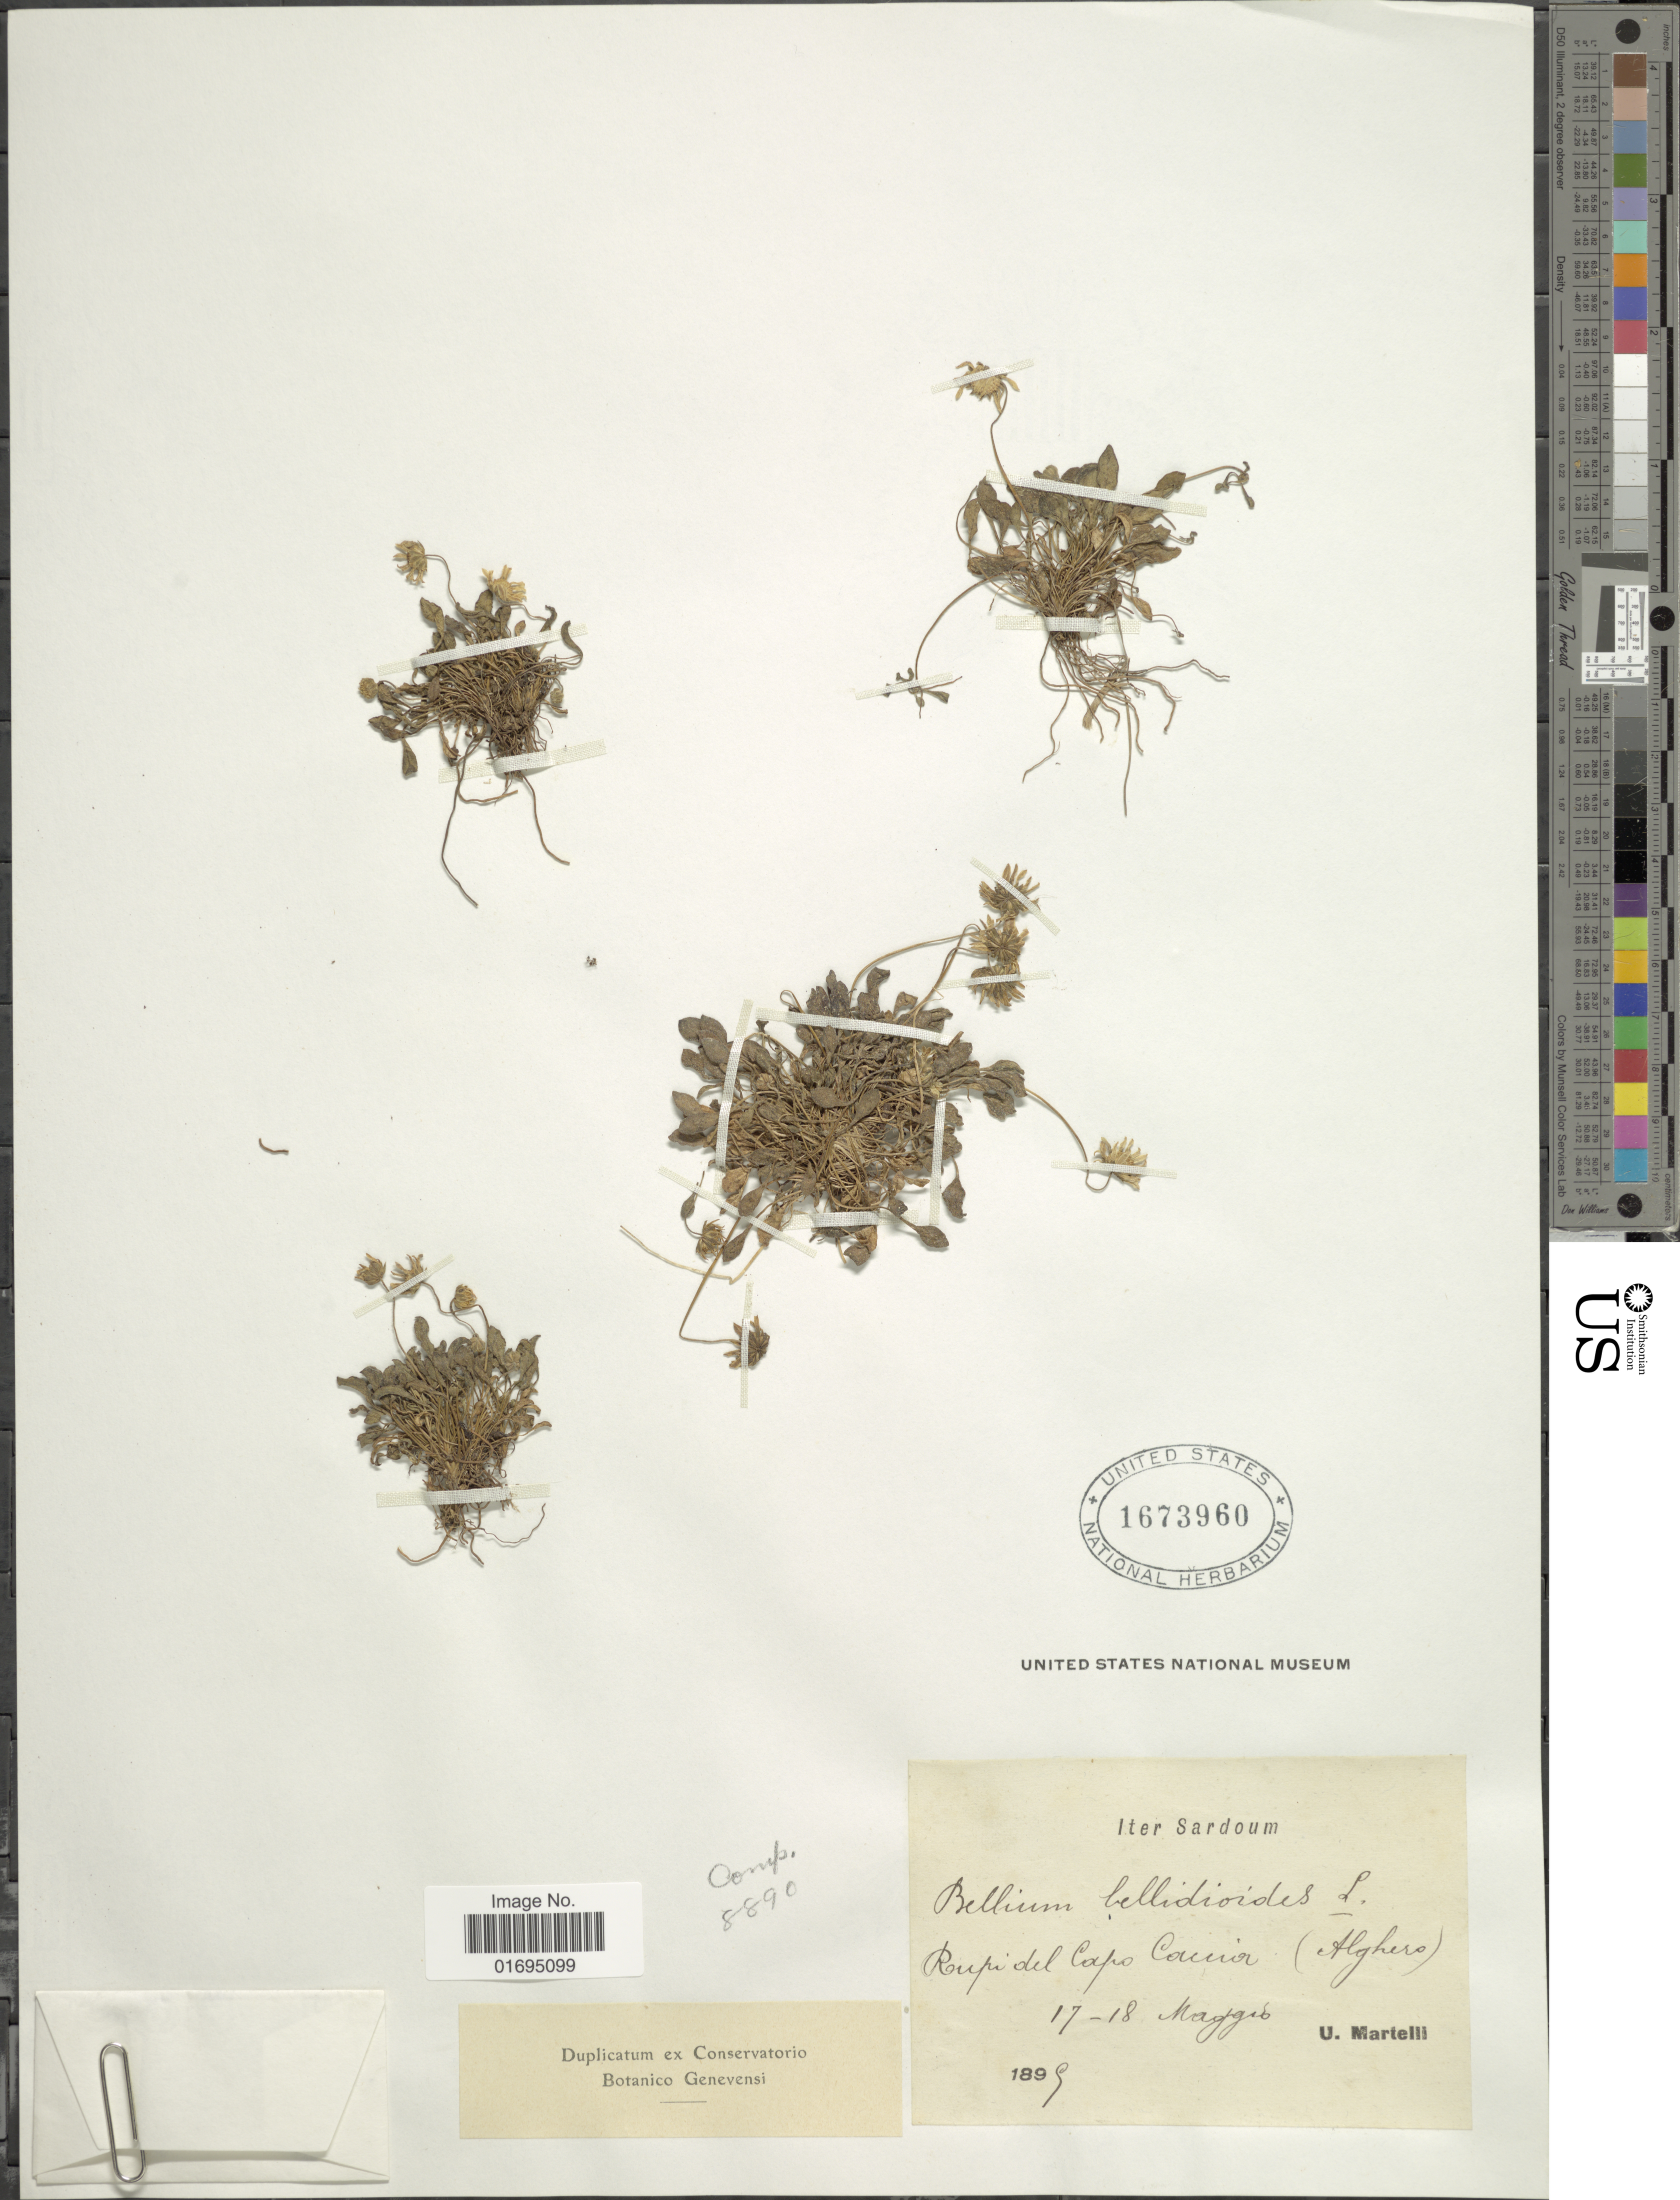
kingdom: Plantae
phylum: Tracheophyta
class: Magnoliopsida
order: Asterales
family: Asteraceae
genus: Bellium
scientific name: Bellium bellidioides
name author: L.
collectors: U. Martelli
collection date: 1895-05-17/1895-05-18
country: Italy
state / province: Sardegna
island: Sardinia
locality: Roupi del Capo Couvior [interpreted]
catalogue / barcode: US 1673960